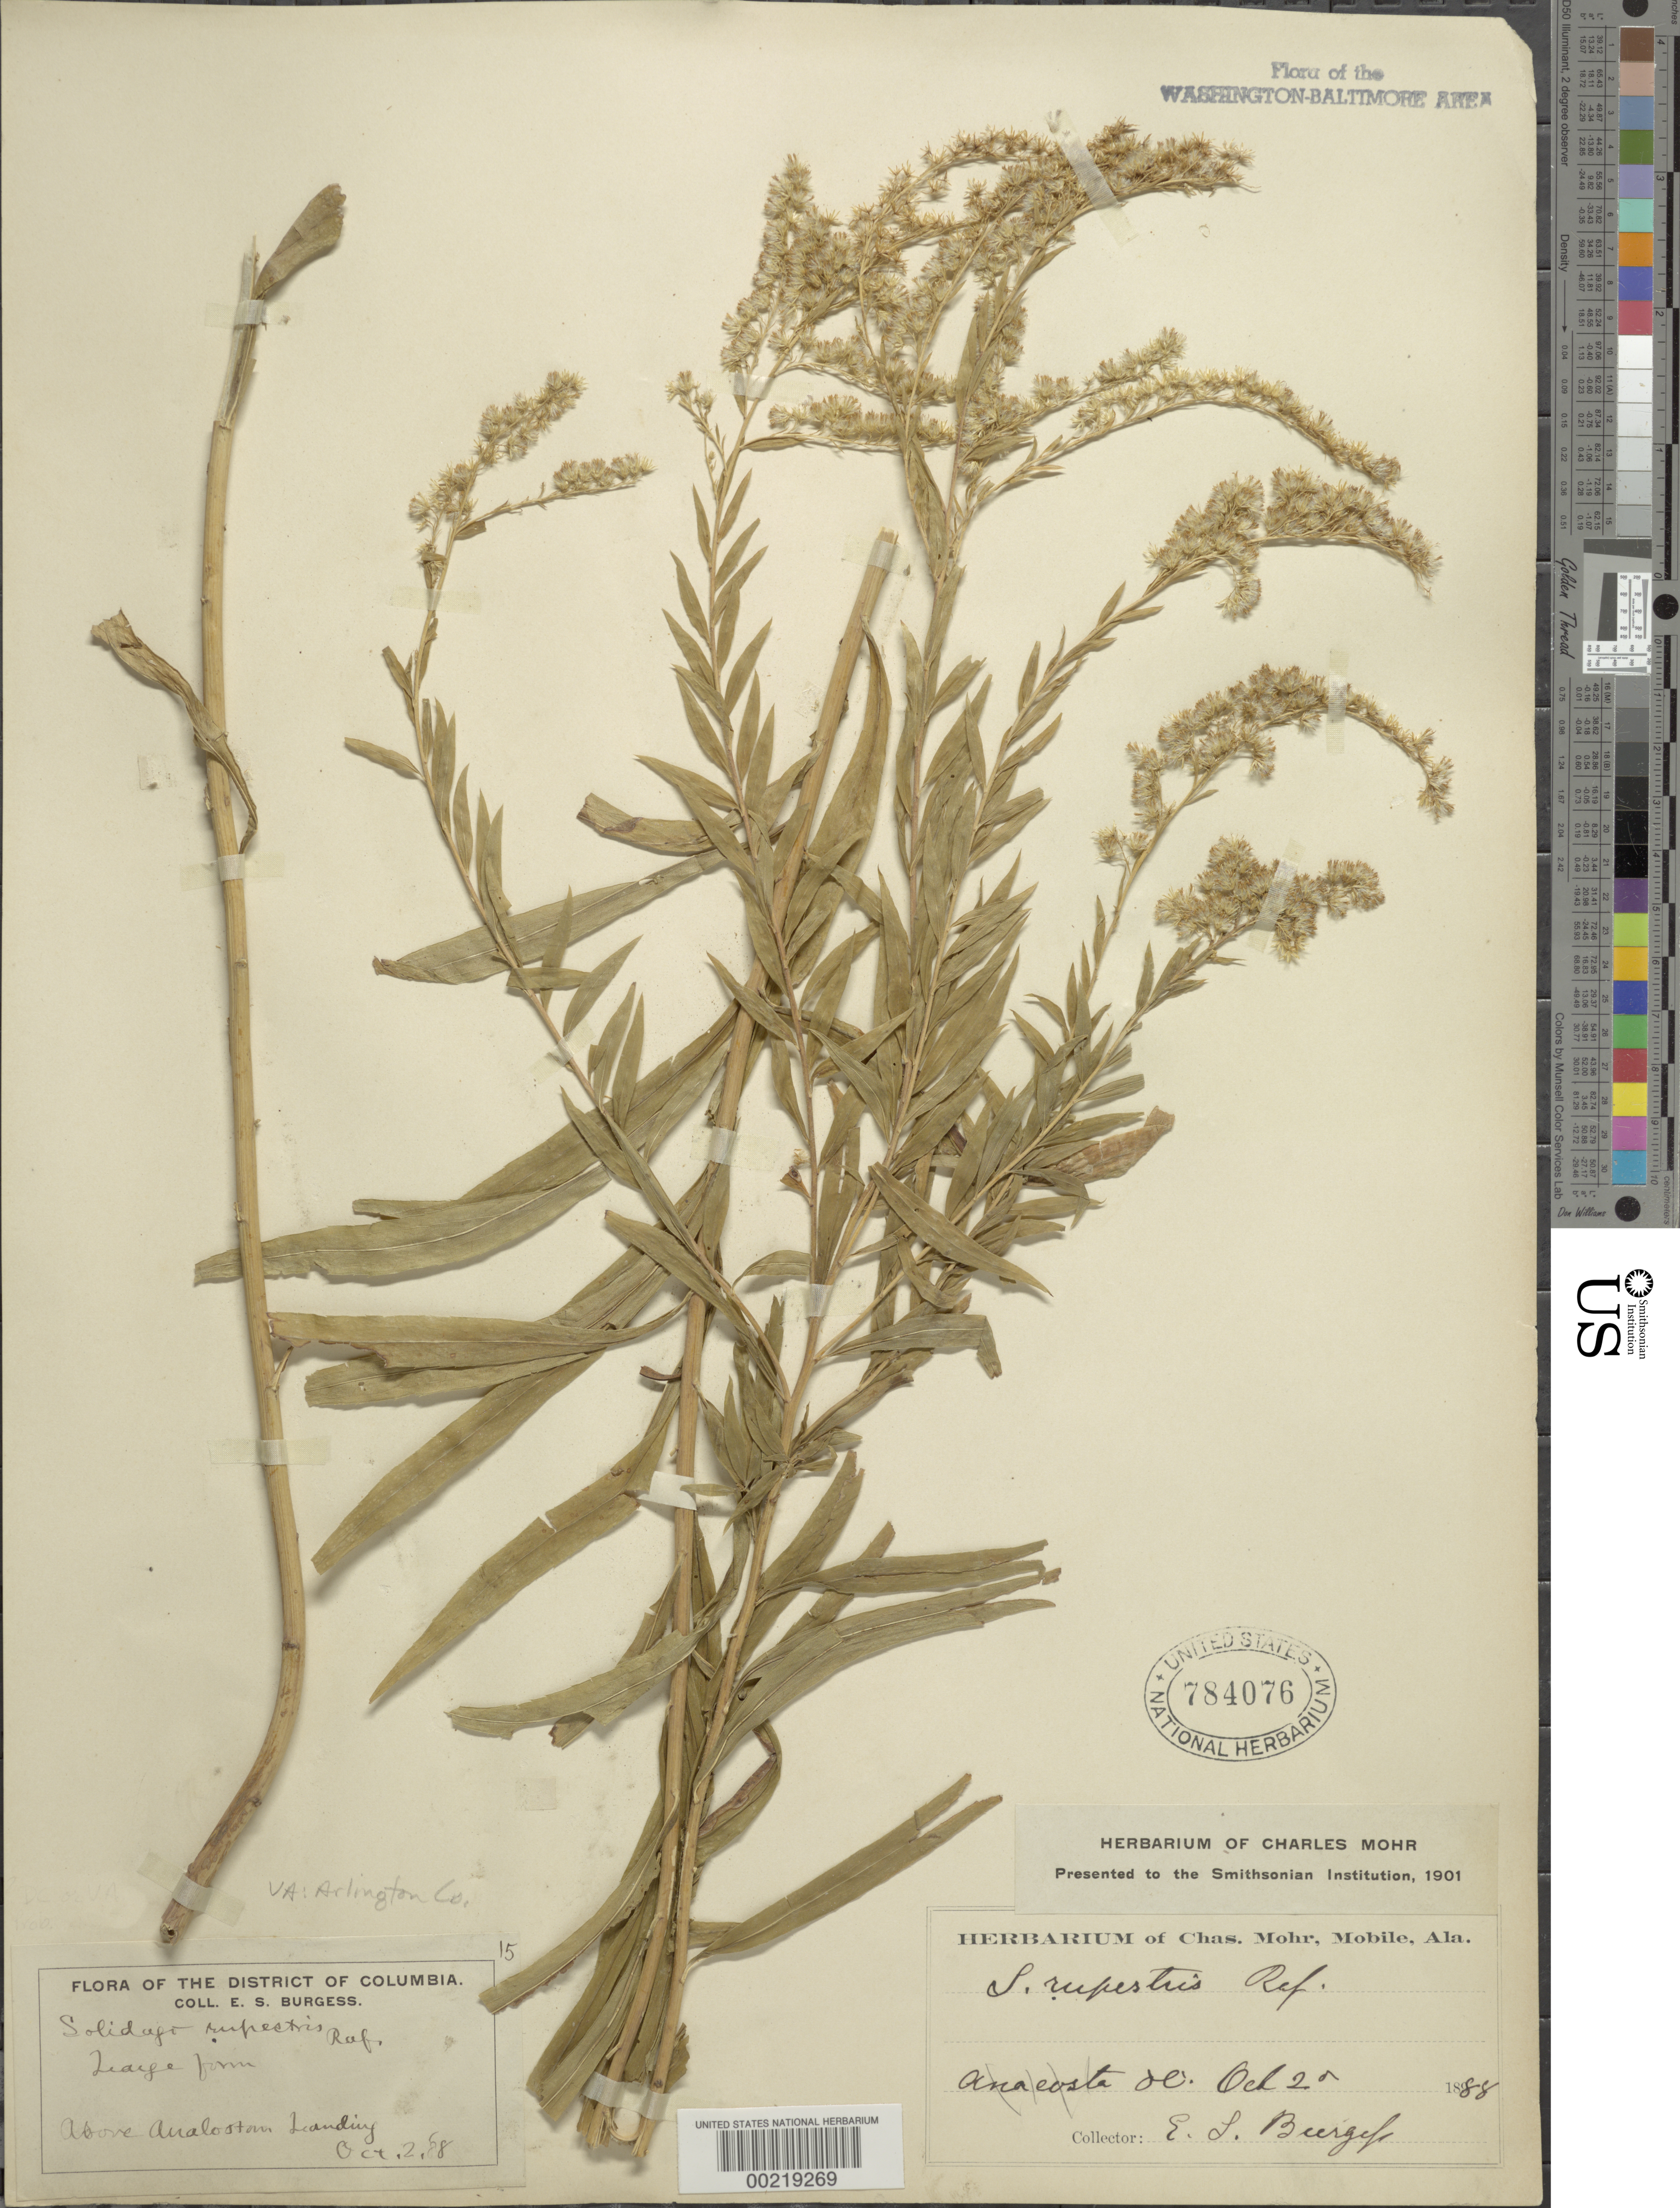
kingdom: Plantae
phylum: Tracheophyta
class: Magnoliopsida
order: Asterales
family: Asteraceae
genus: Solidago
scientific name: Solidago rupestris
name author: Raf.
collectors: E. Burgess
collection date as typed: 02 Oct 1888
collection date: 1888-10-02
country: United States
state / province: Virginia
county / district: Arlington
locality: Above Roosevelt Island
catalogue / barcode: US 784076